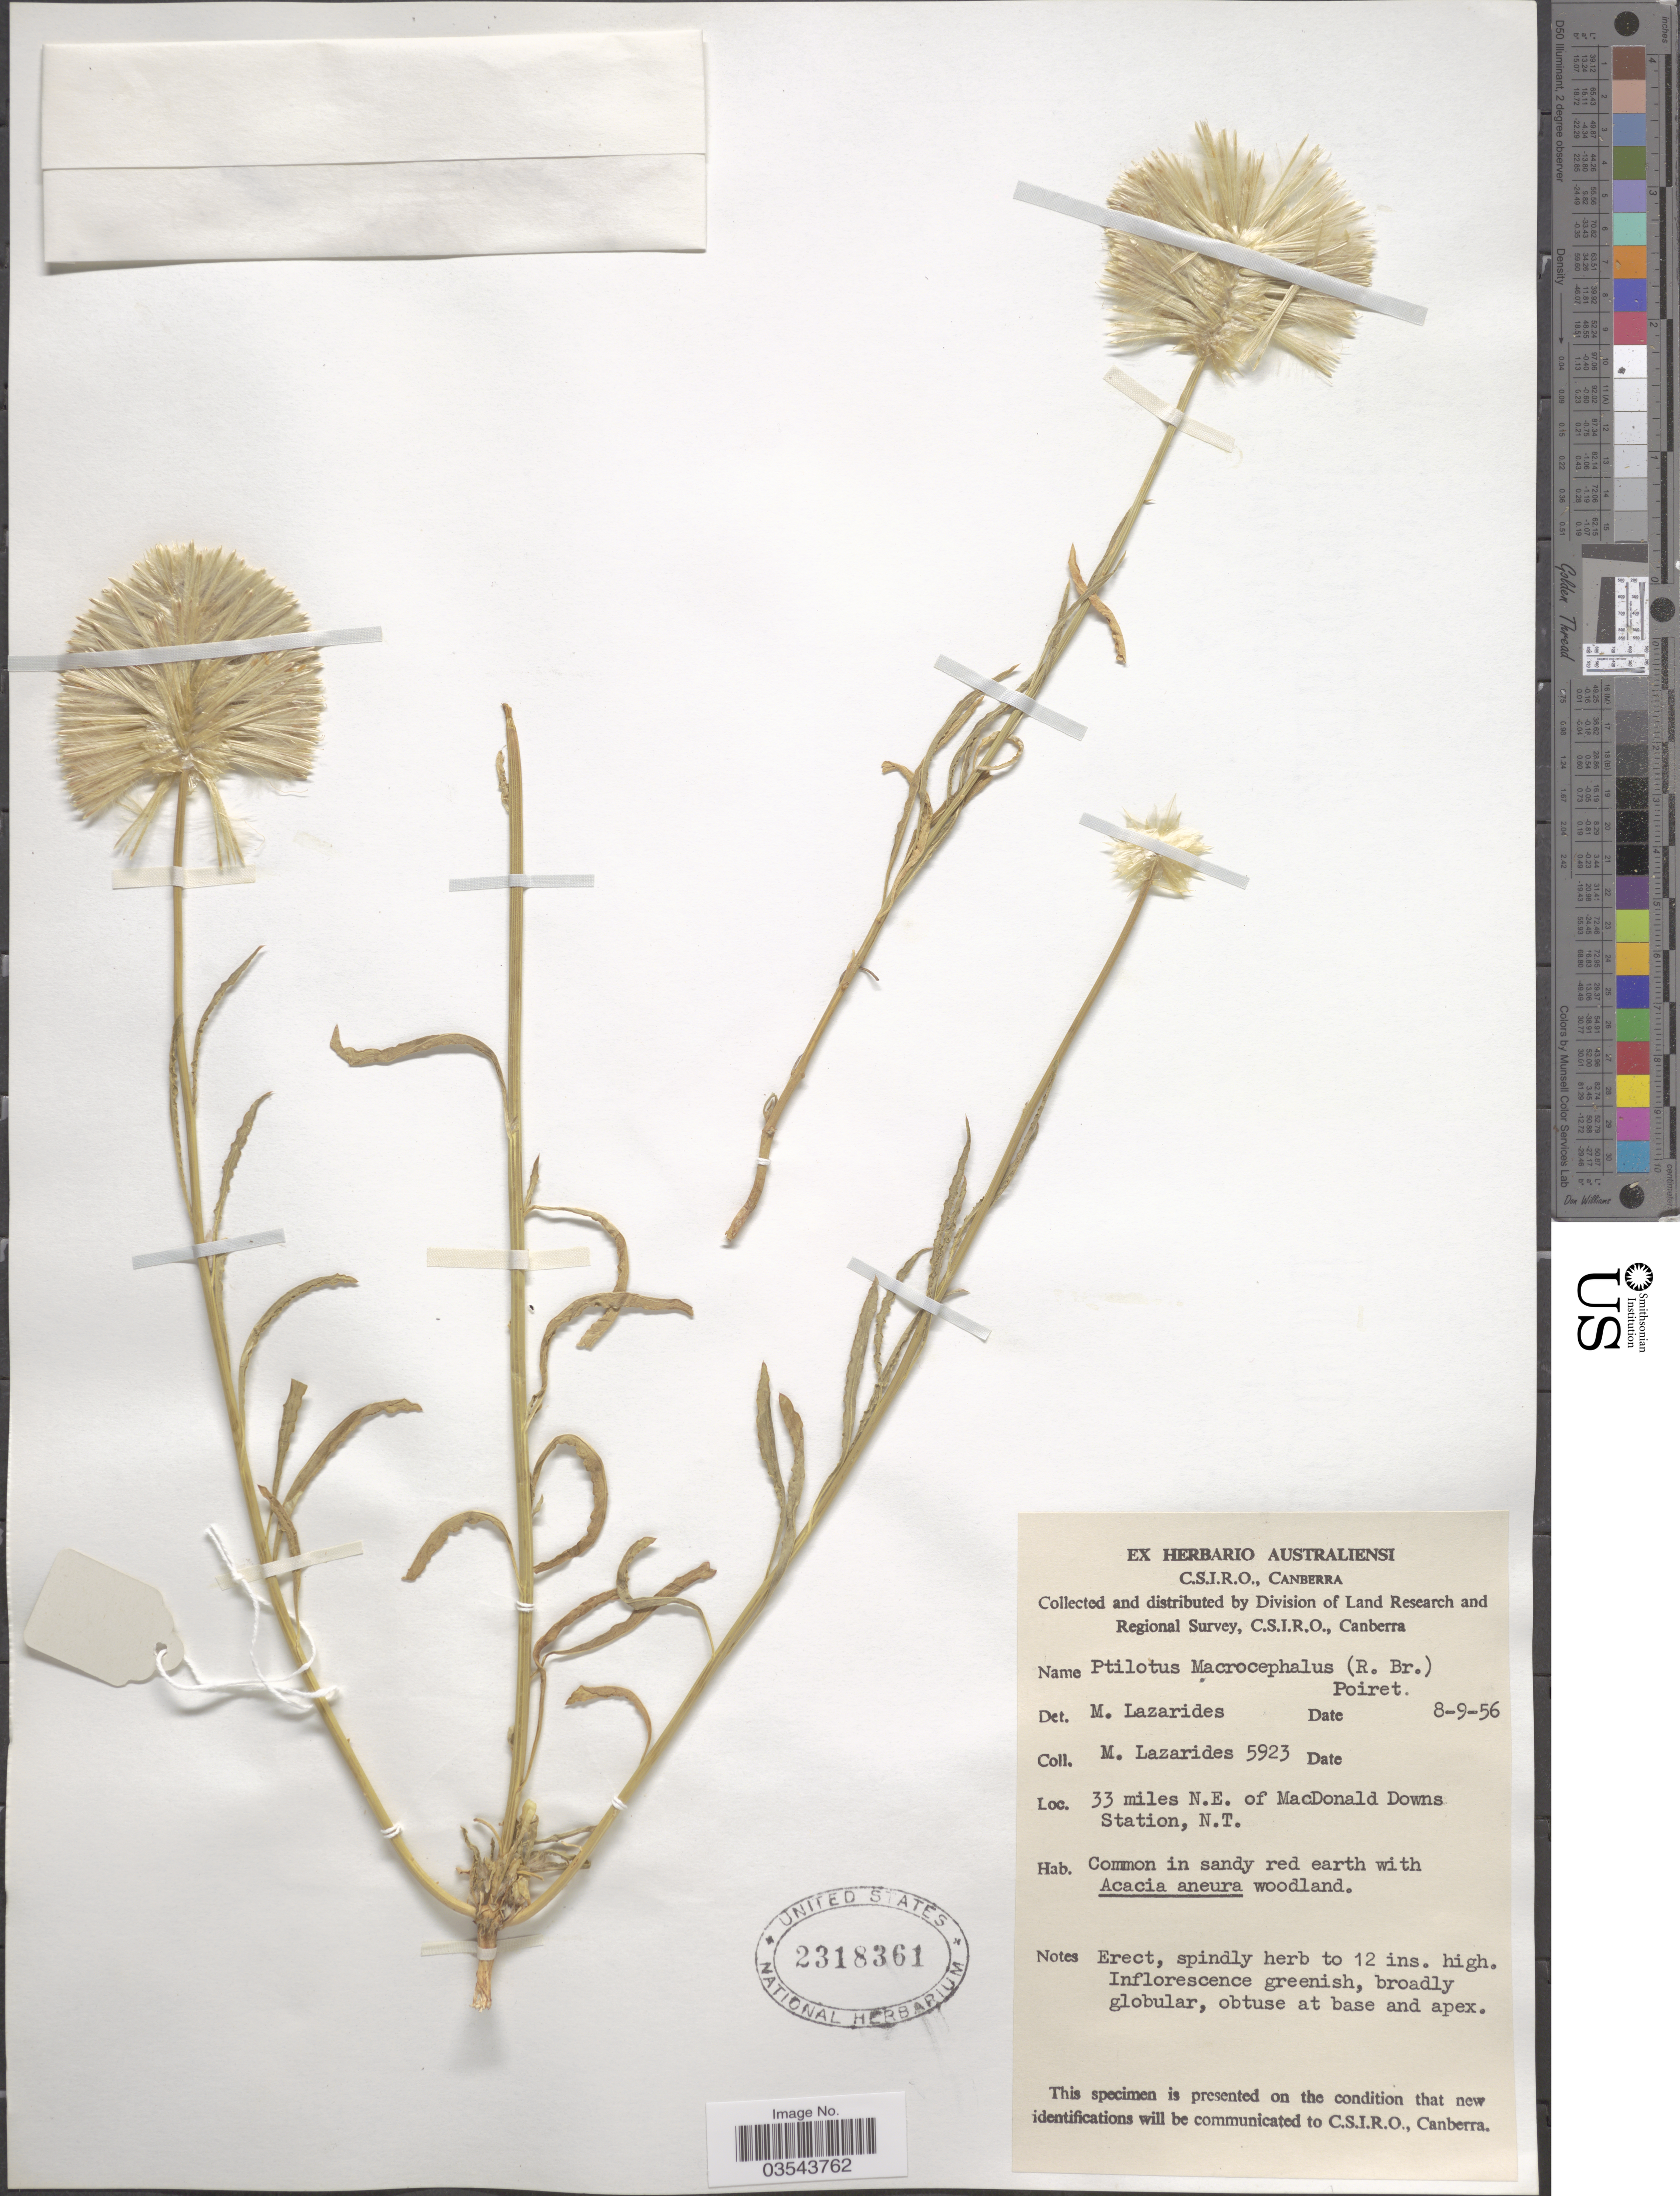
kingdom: Plantae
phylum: Tracheophyta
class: Magnoliopsida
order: Caryophyllales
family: Amaranthaceae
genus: Ptilotus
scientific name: Ptilotus macrocephalus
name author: (R. Br.) Poir.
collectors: M. Lazarides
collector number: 5923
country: Australia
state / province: Northern Territory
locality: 33 miles N.E. of MacDonald Downs Station, N.T.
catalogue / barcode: US 2318361